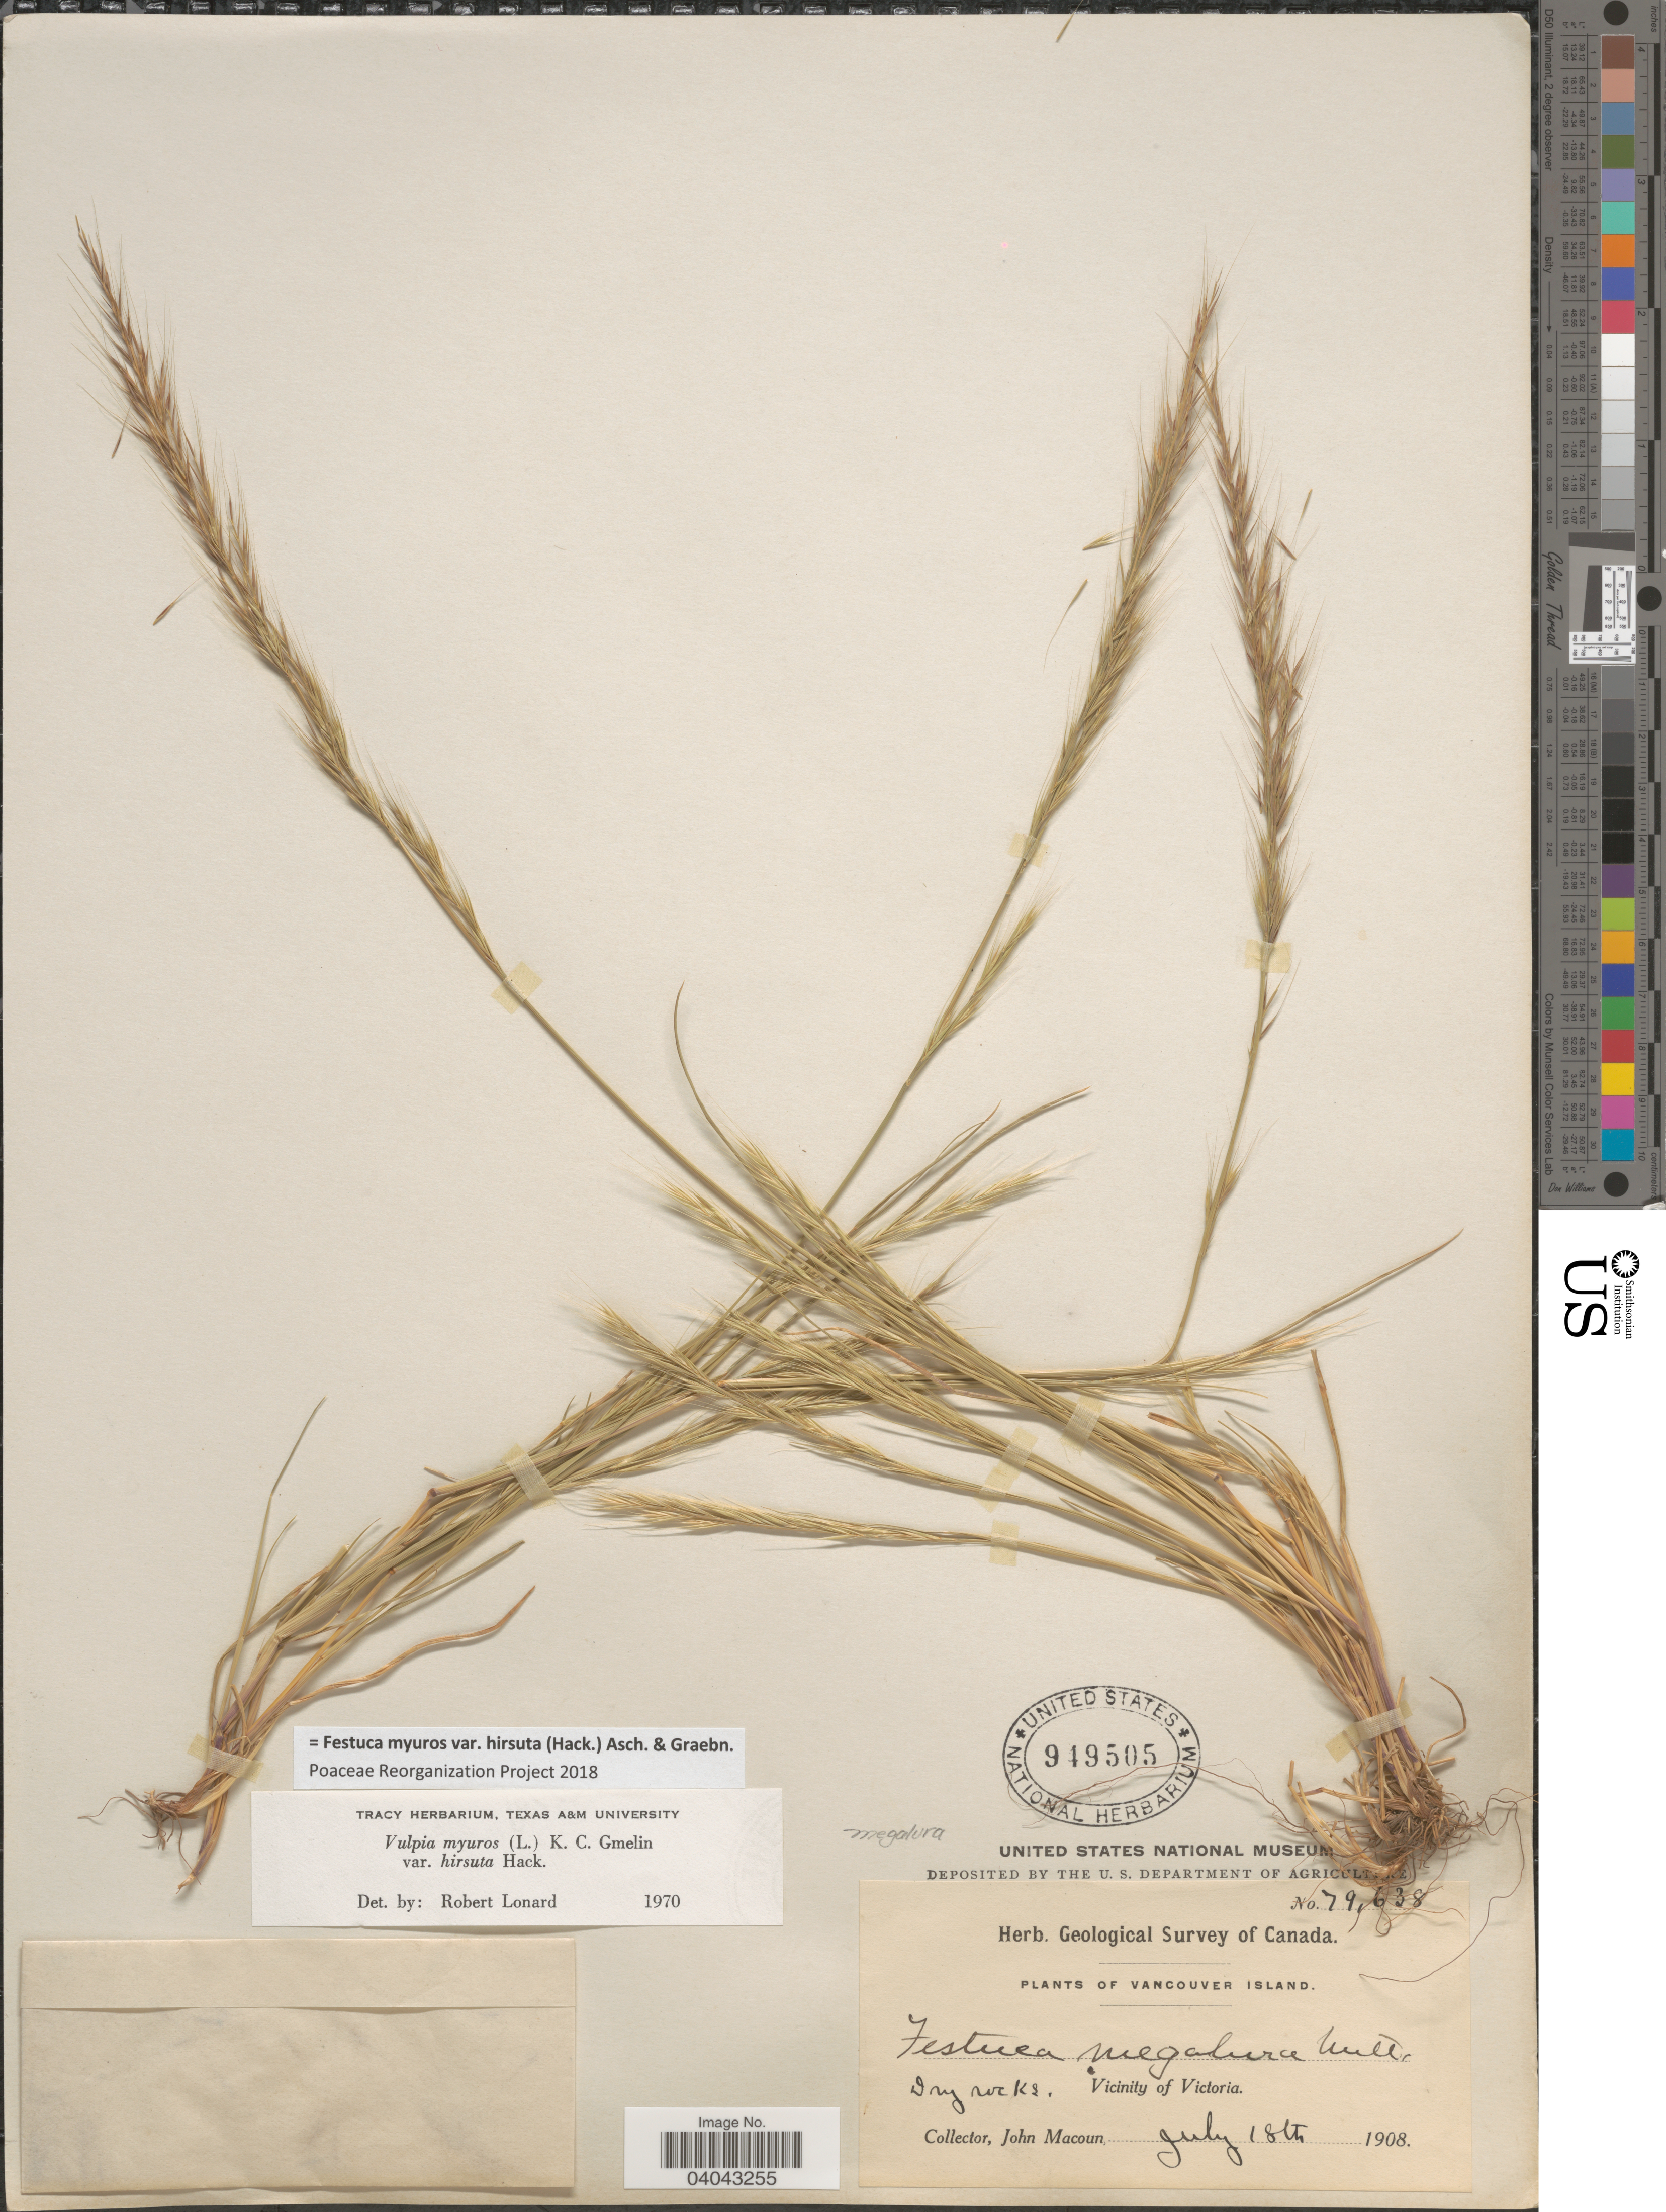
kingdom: Plantae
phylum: Tracheophyta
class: Liliopsida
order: Poales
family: Poaceae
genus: Festuca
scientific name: Festuca myuros var. hirsuta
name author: (Hack.) Asch. & Graebn.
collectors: J. Macoun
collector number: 79638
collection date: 1908-07-18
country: Canada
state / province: British Columbia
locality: Vancouver Island. Dry rocks. Vicinity of Victoria.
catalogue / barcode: US 949505